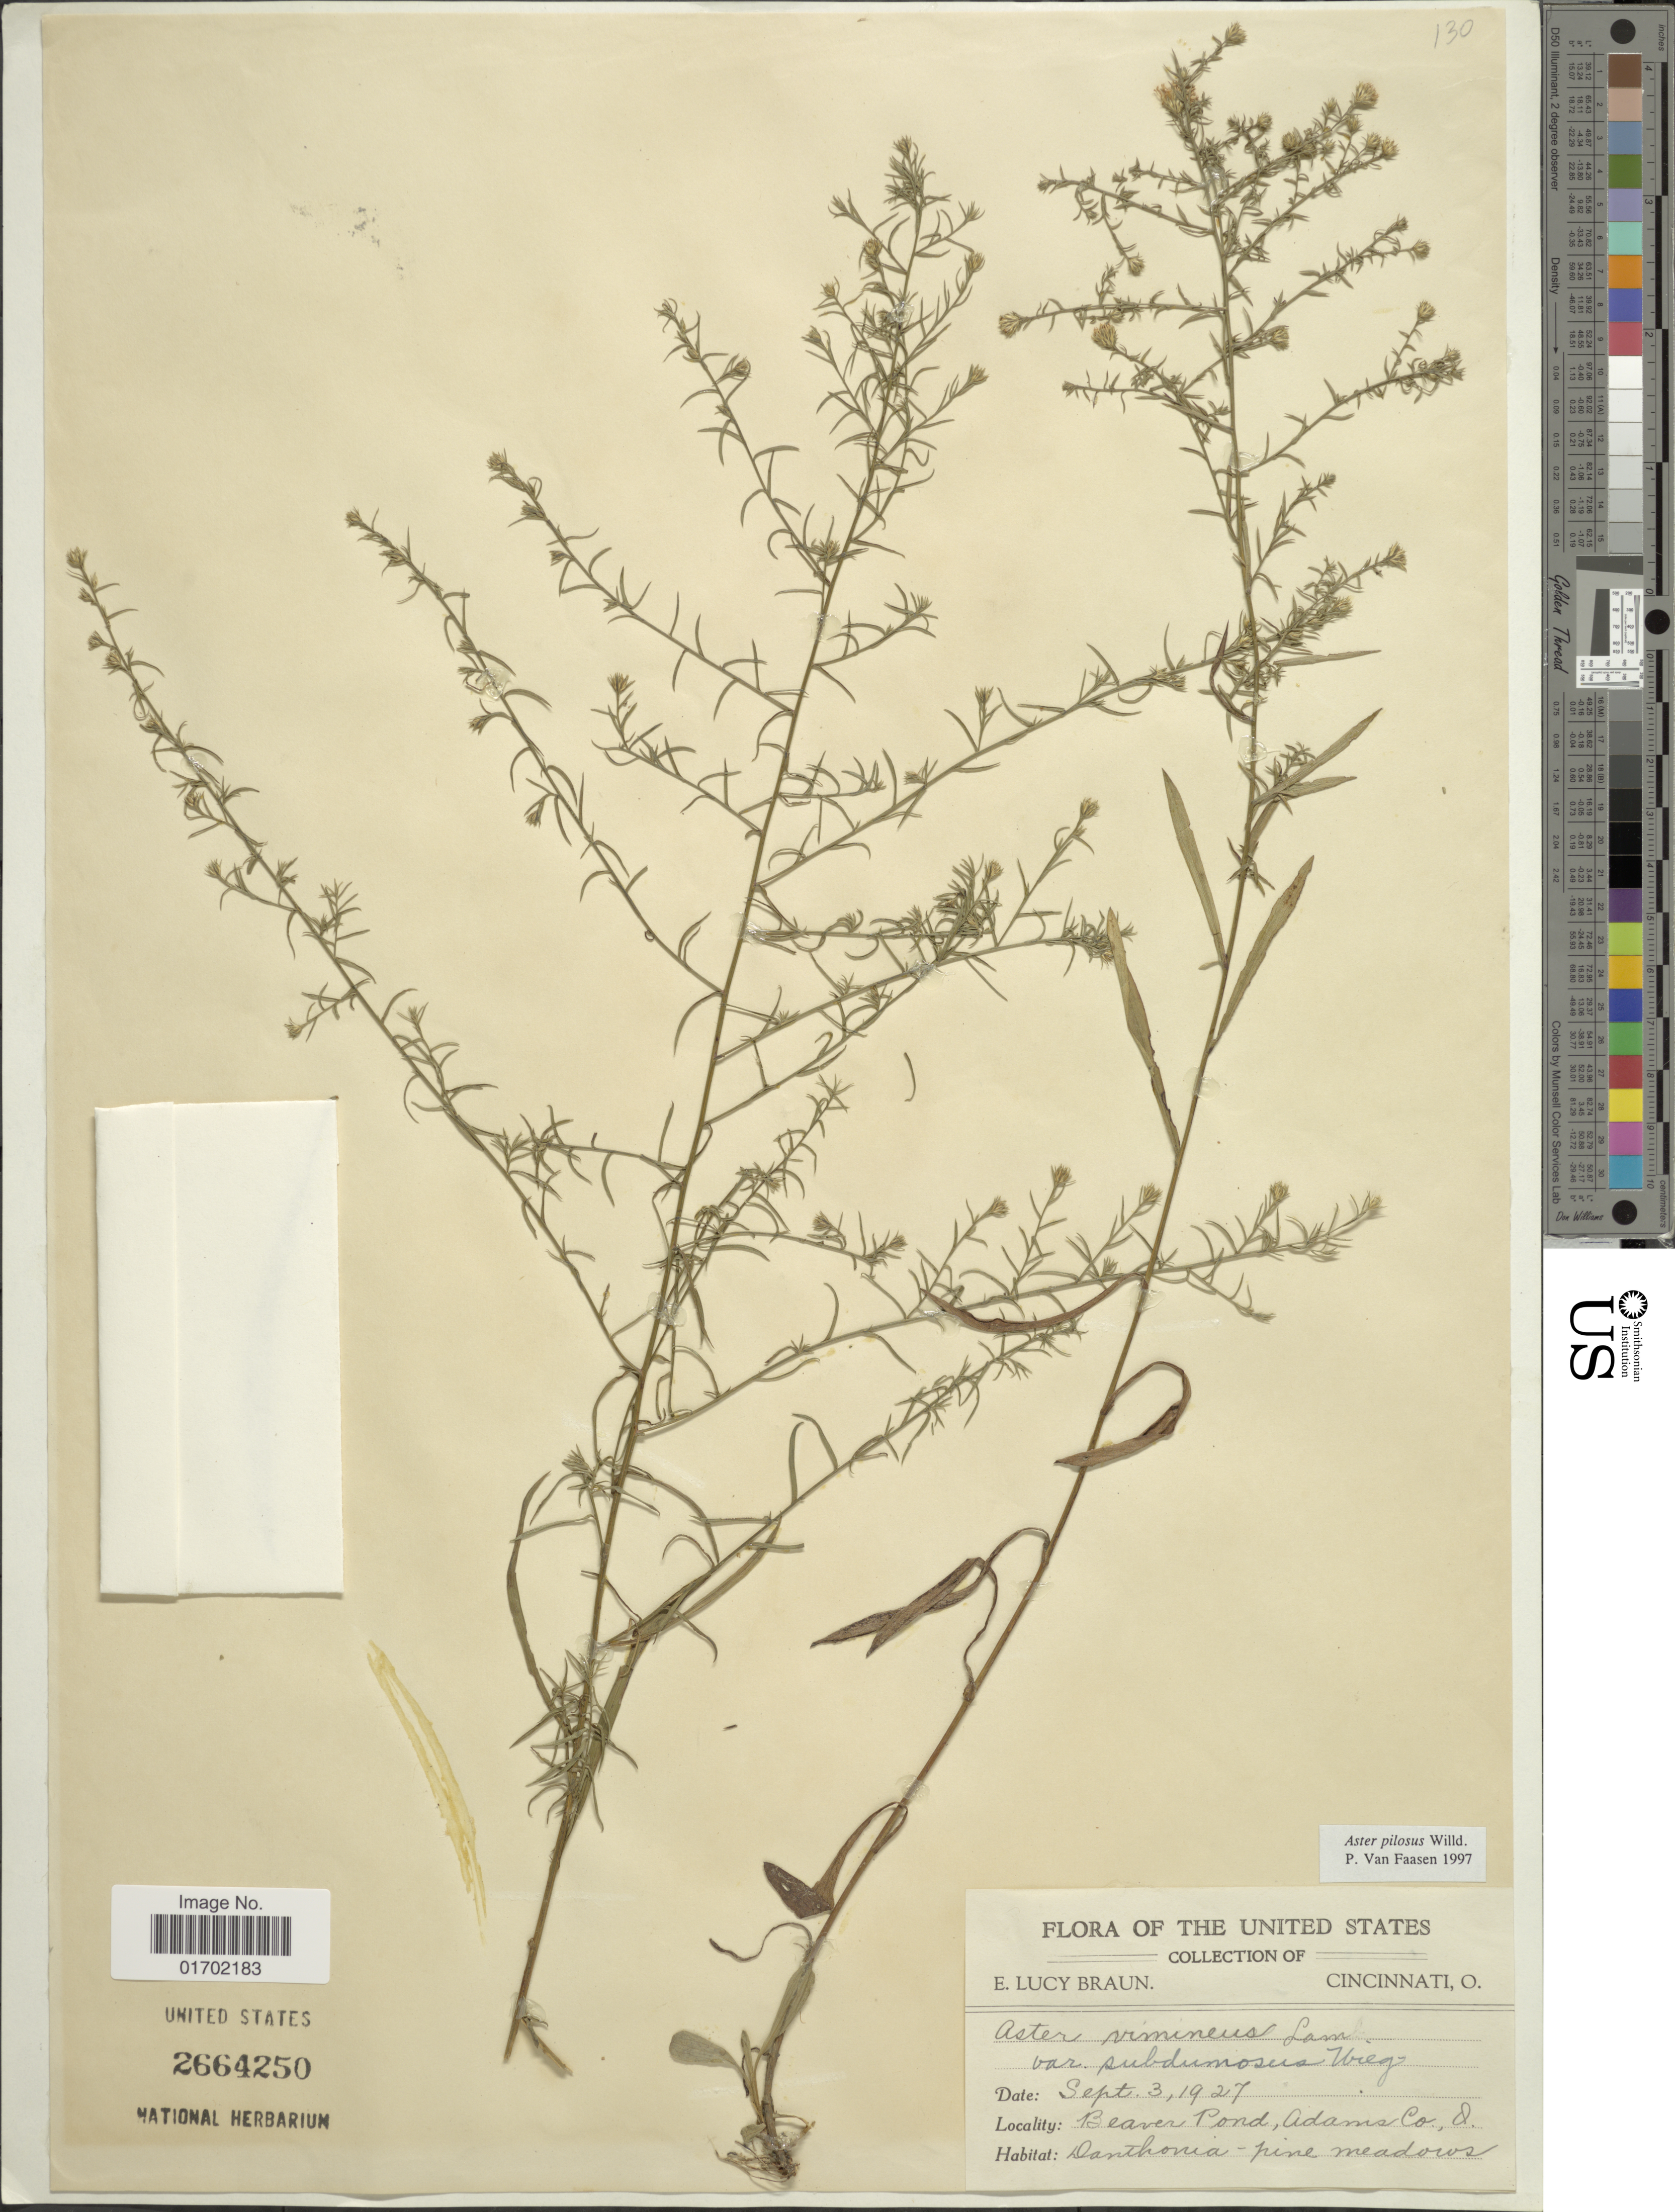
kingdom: Plantae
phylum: Tracheophyta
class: Magnoliopsida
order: Asterales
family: Asteraceae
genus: Symphyotrichum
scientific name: Symphyotrichum pilosum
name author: (Willd.) G.L. Nesom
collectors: E. L. Braun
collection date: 1927-09-03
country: United States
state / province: Ohio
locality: United States, Beaver Pond, Adams Co.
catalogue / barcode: US 2664250